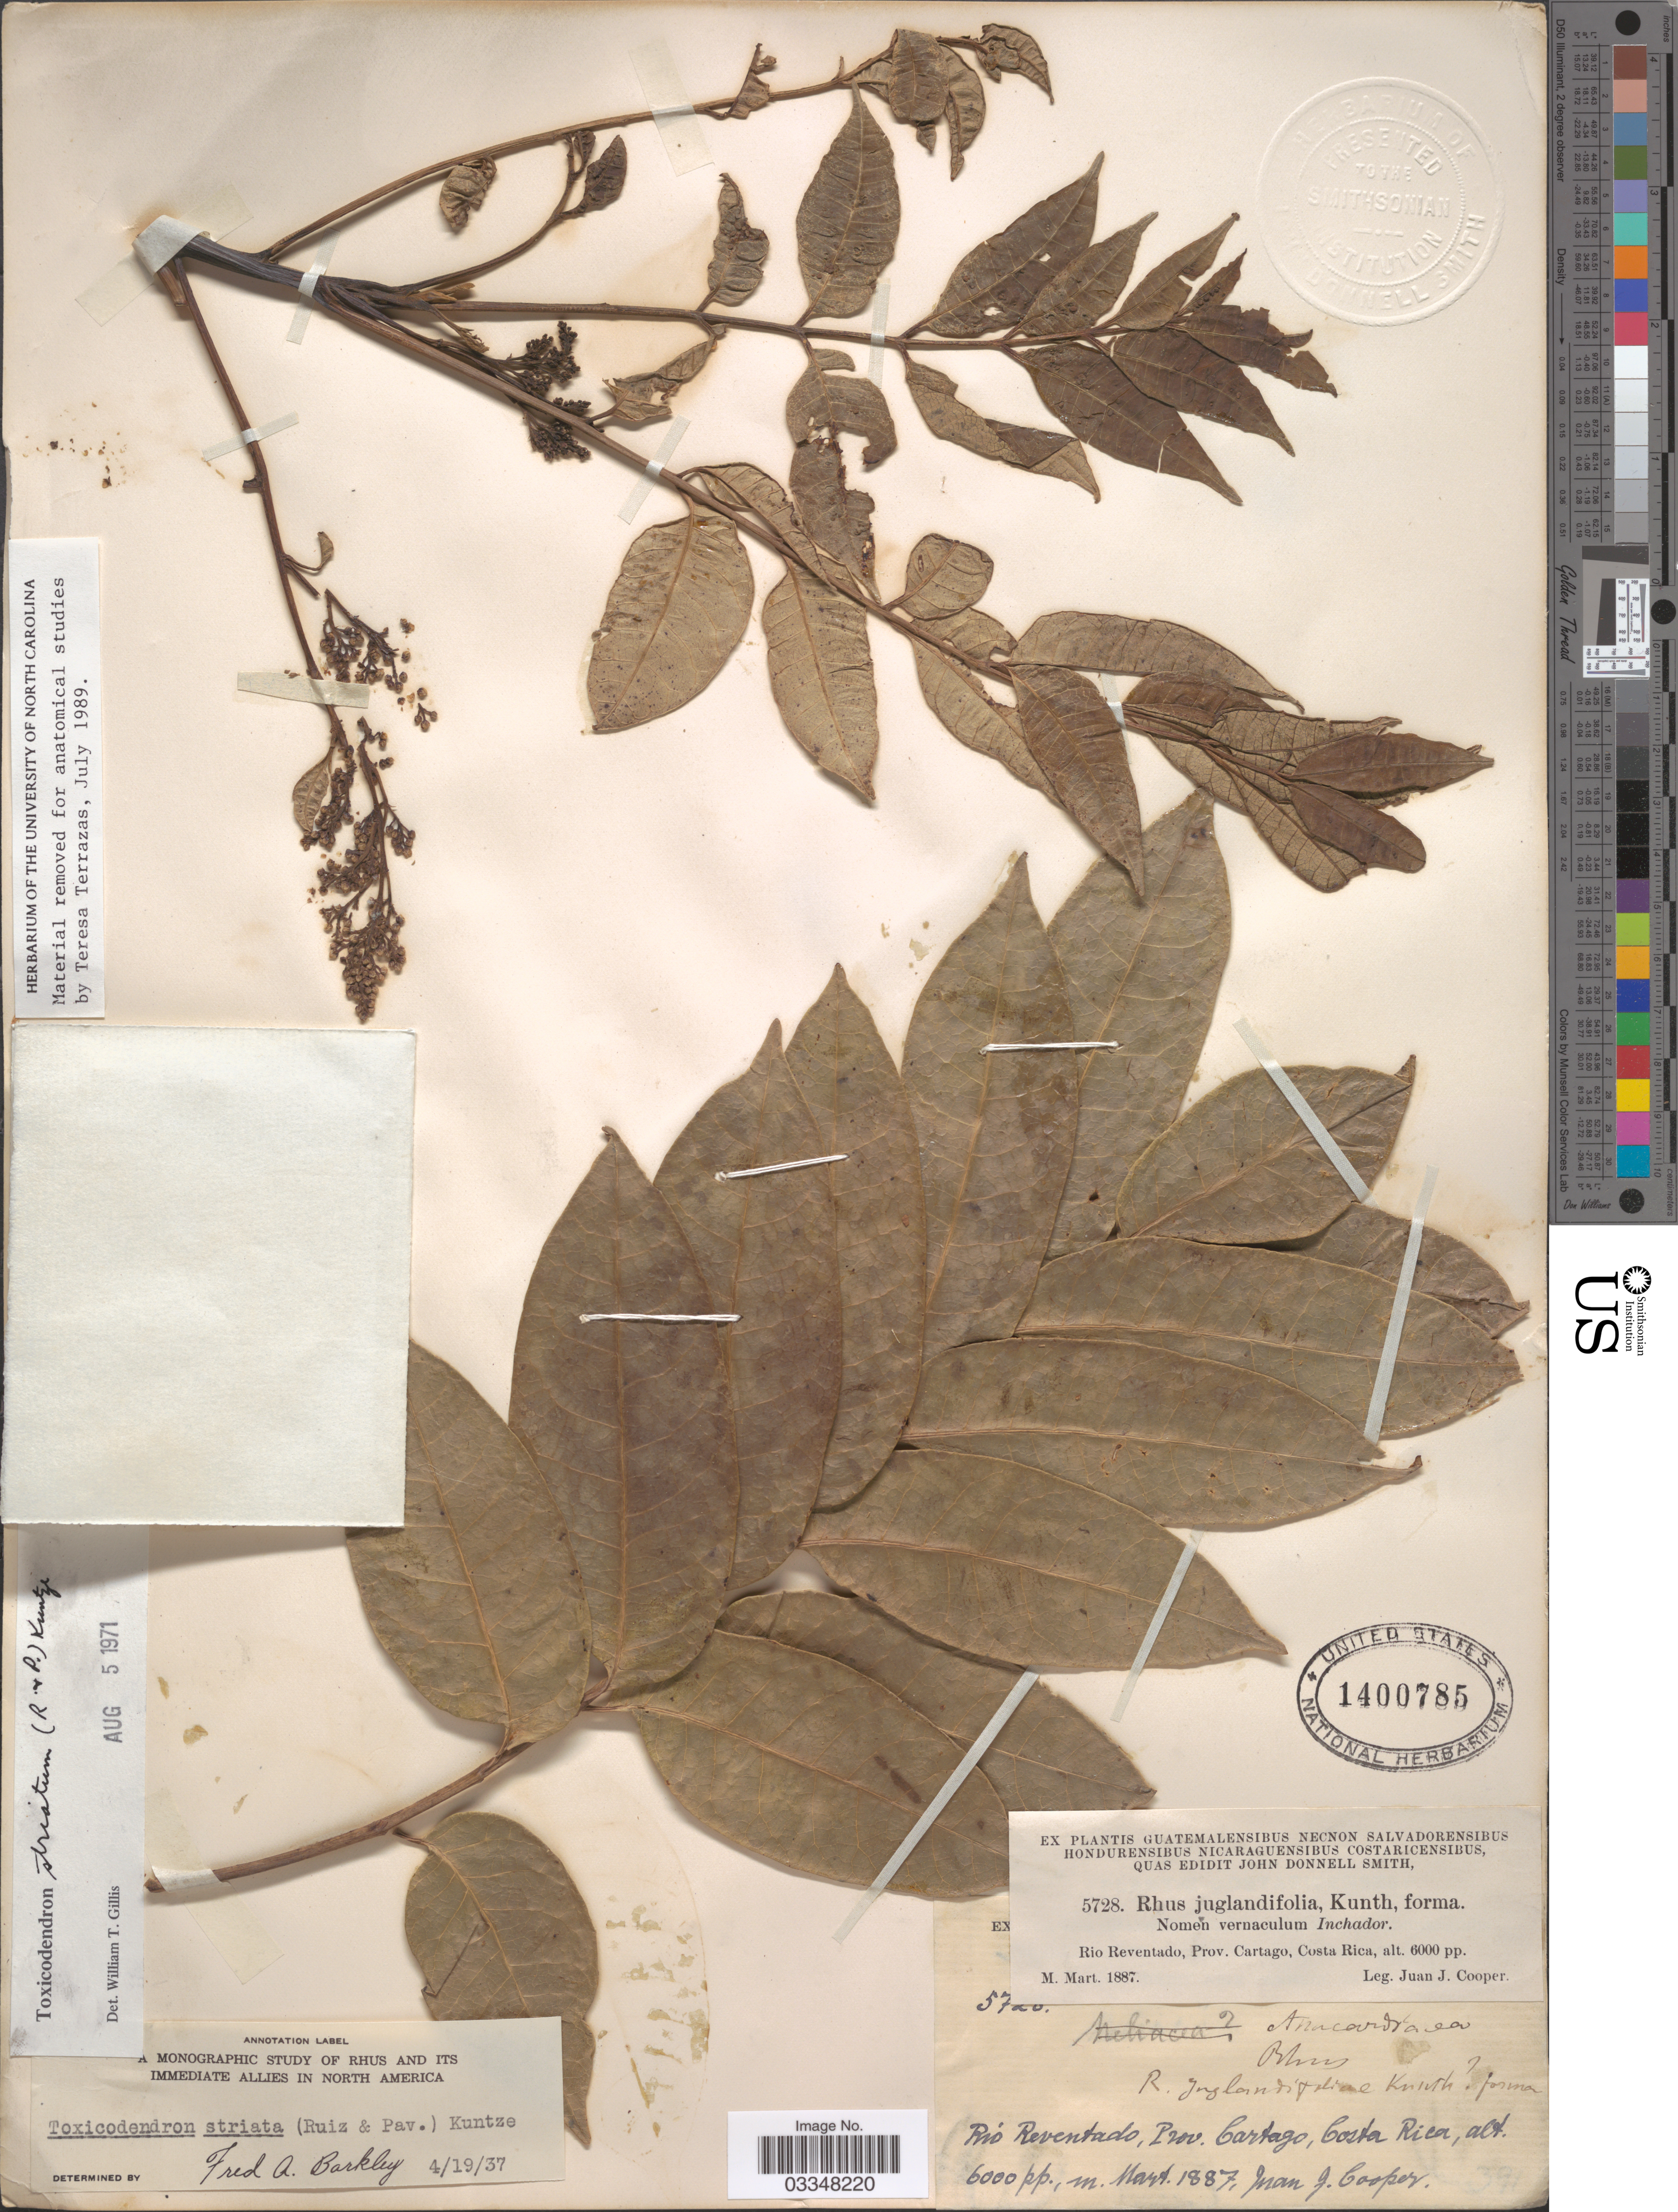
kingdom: Plantae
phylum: Tracheophyta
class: Magnoliopsida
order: Sapindales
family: Anacardiaceae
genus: Toxicodendron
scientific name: Toxicodendron striatum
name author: (Ruiz & Pav.) Kuntze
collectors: J. J. Cooper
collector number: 5728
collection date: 1887-03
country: Costa Rica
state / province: Cartago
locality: Rio Reventado.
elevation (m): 1829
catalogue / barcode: US 1400785